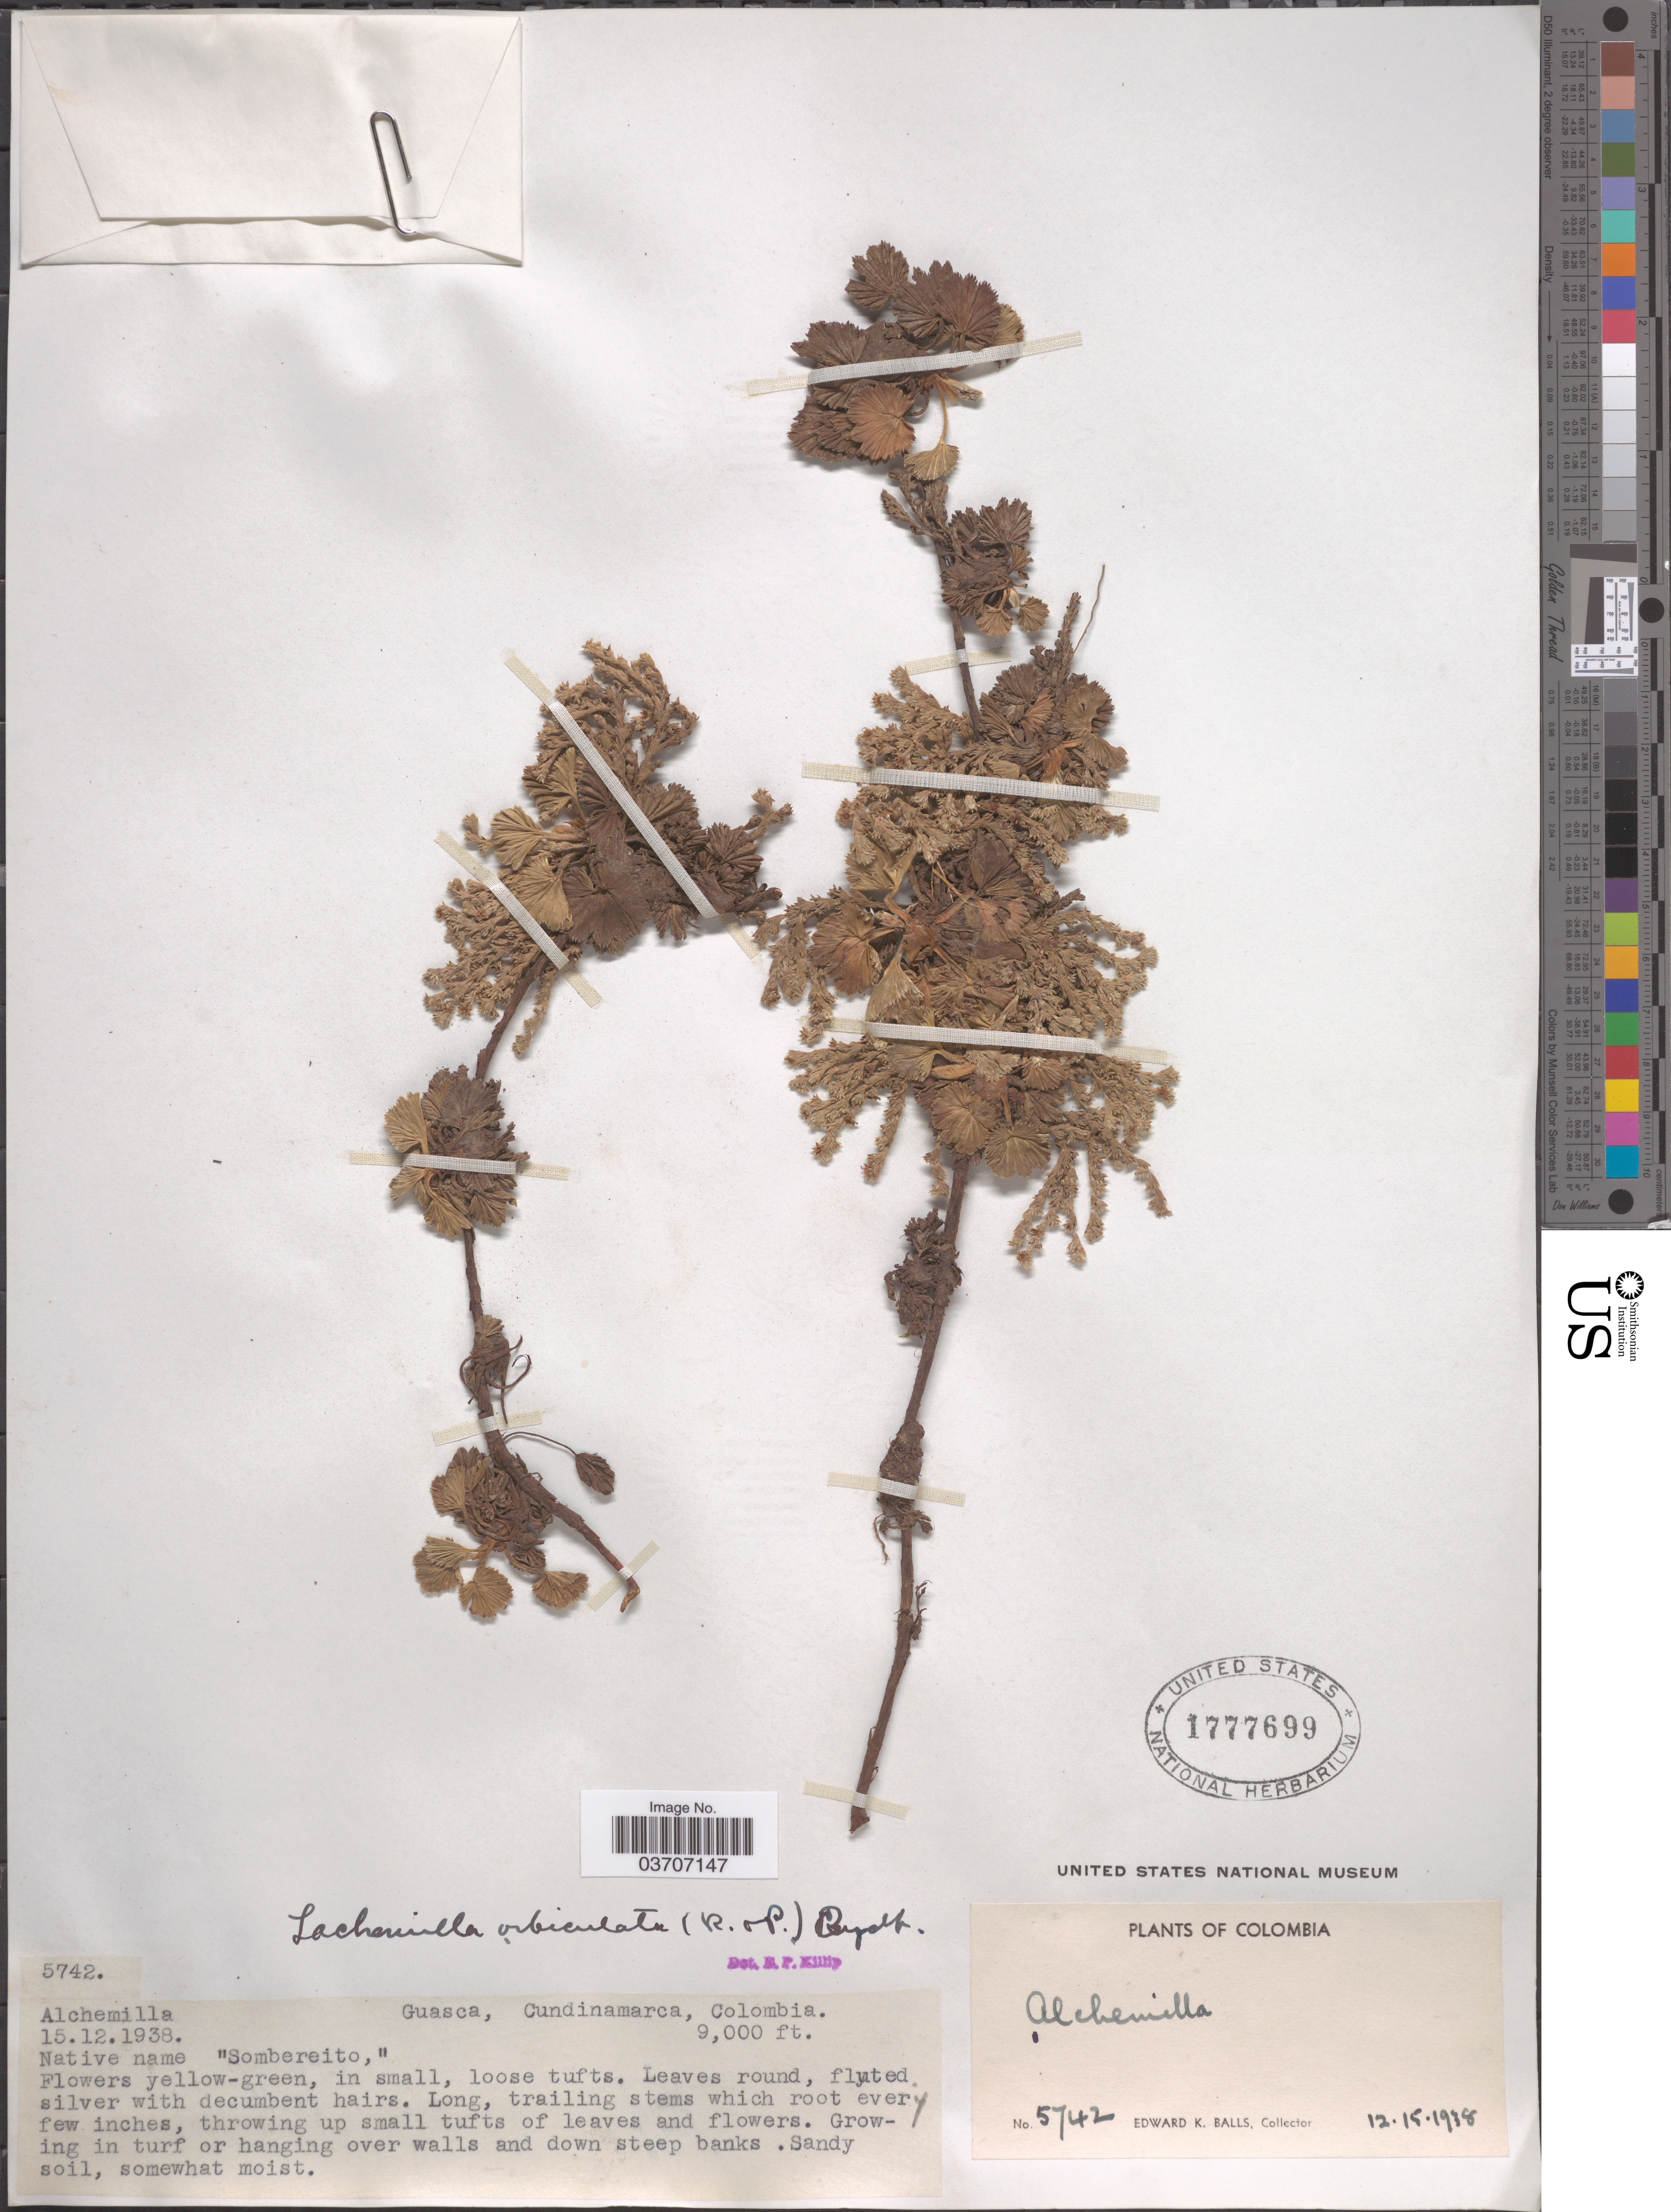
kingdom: Plantae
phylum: Tracheophyta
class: Magnoliopsida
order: Rosales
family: Rosaceae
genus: Lachemilla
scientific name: Lachemilla orbiculata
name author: (Ruiz & Pav.) Rydb.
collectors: E. K. Balls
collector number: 5742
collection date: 1938-12-15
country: Colombia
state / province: Cundinamarca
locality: Guasca.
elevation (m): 2743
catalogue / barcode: US 1777699